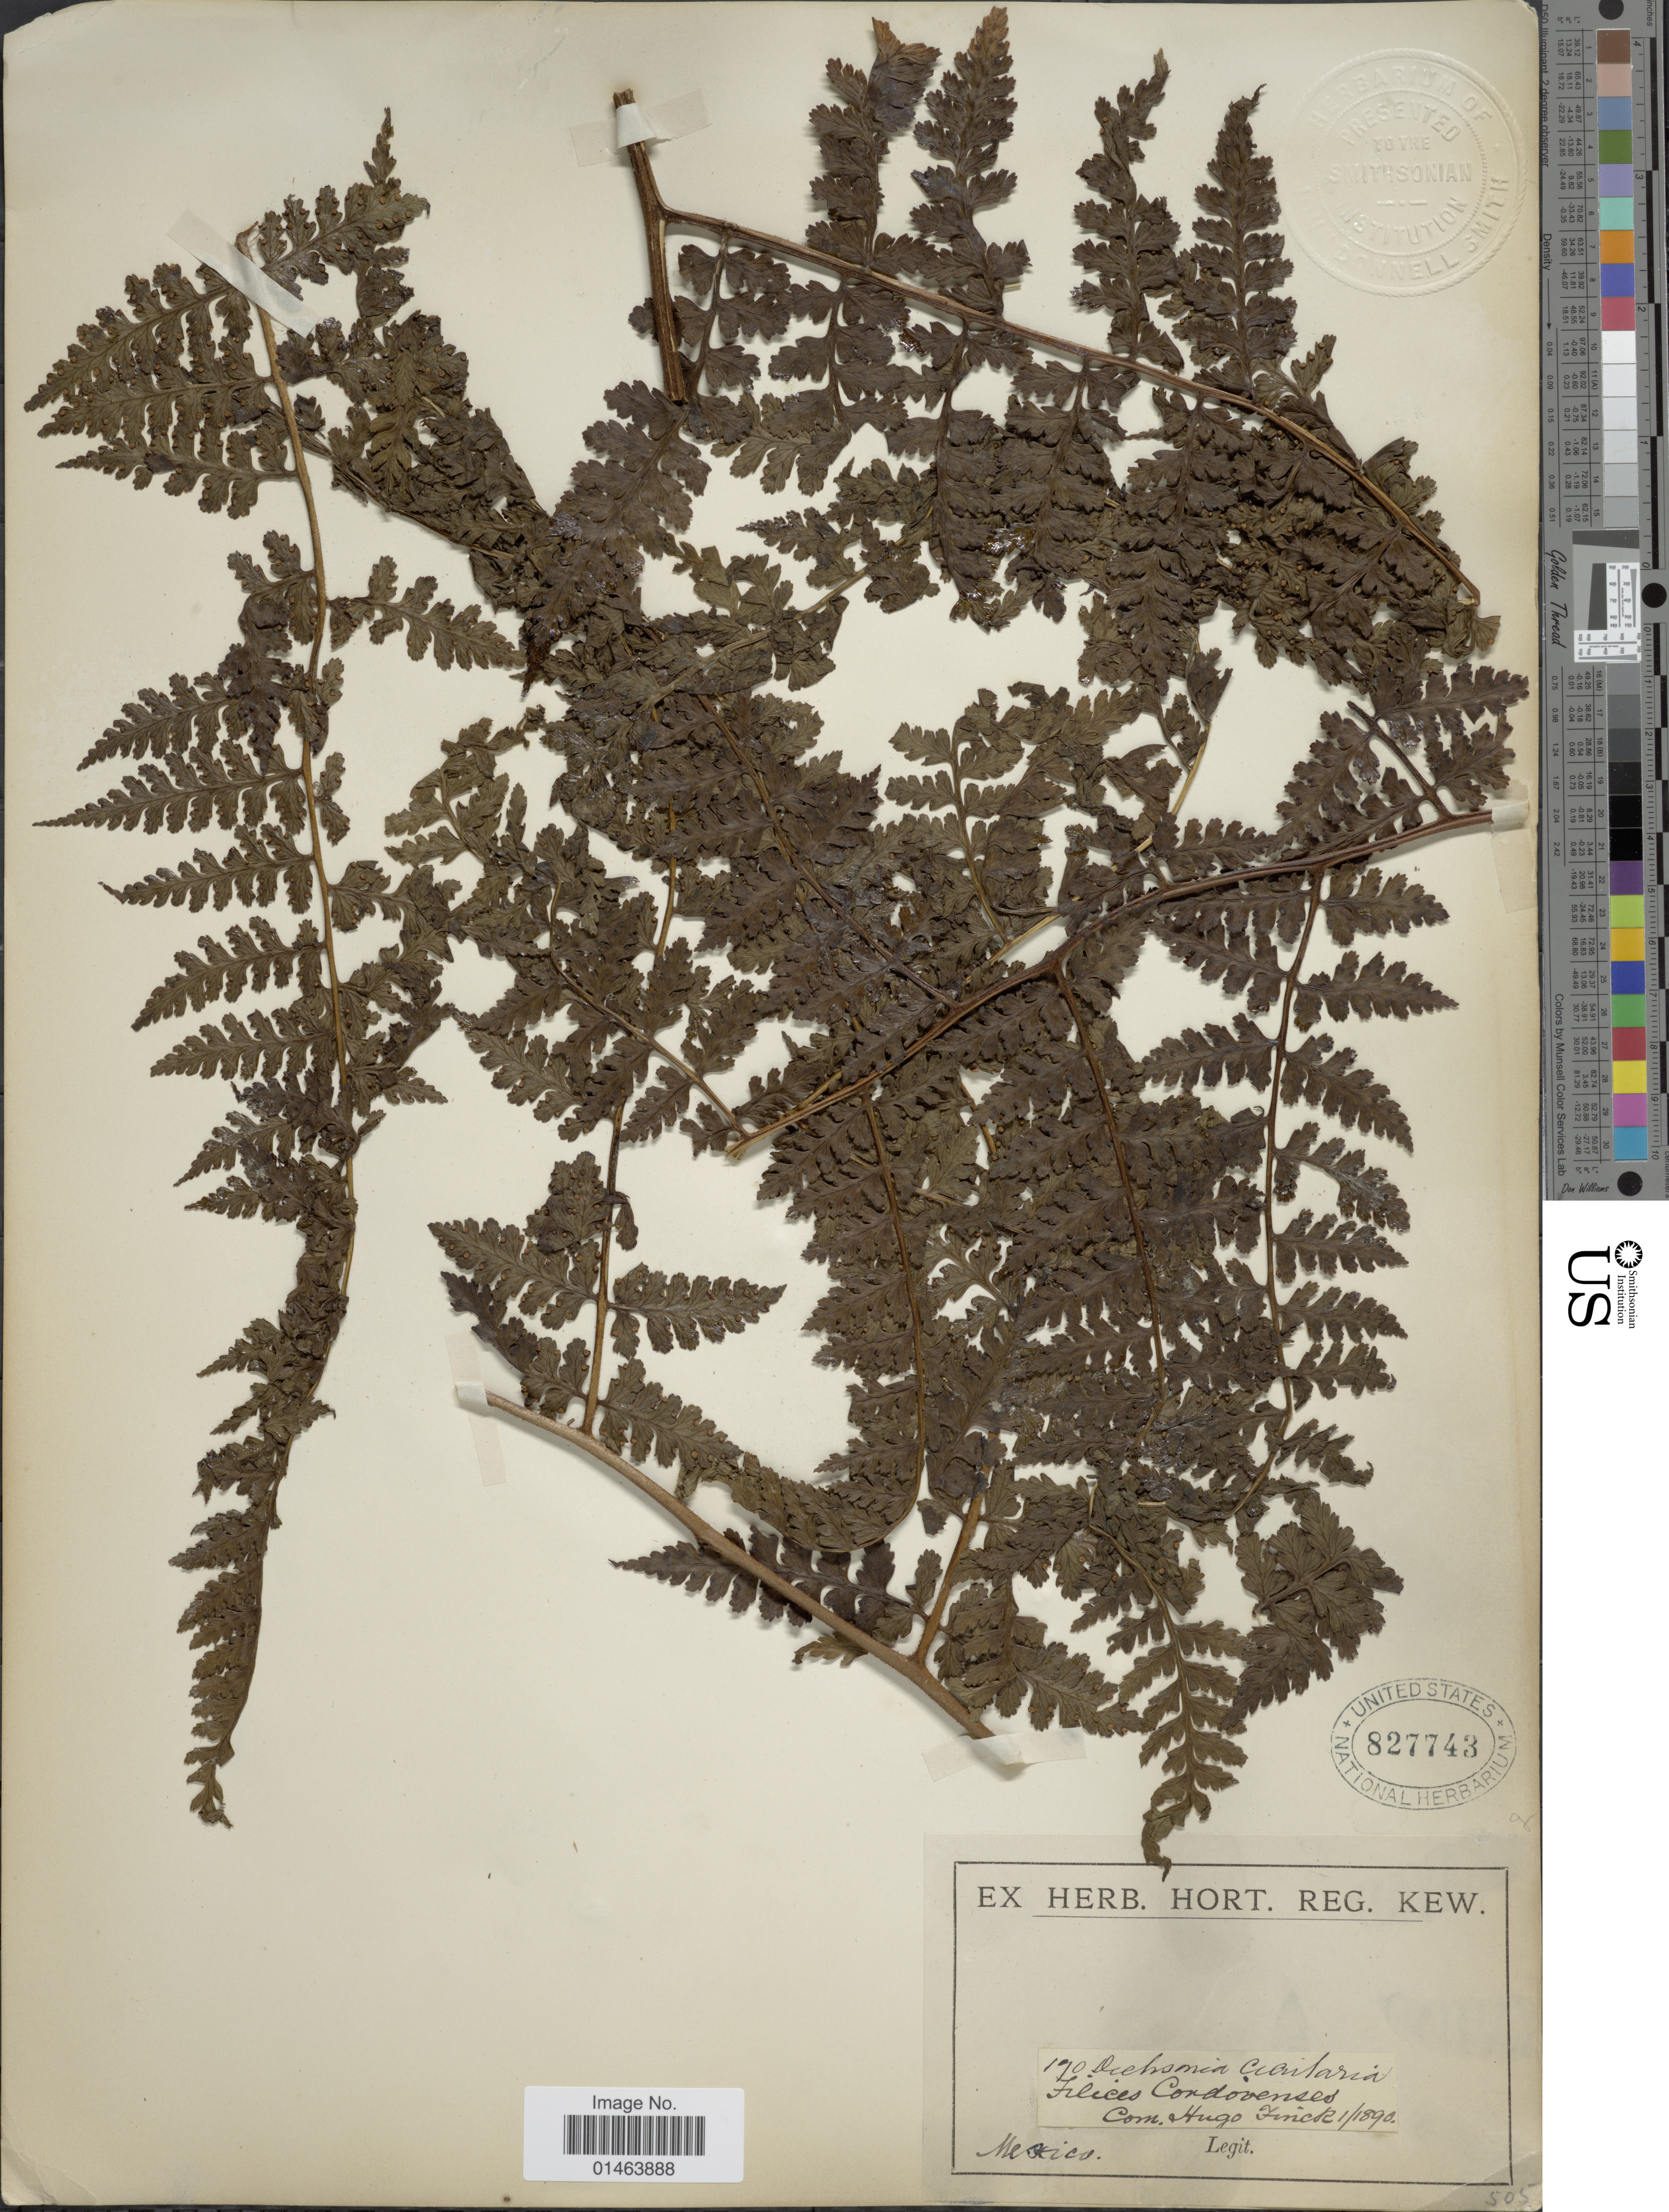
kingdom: Plantae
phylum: Tracheophyta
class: Polypodiopsida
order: Polypodiales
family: Dennstaedtiaceae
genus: Dennstaedtia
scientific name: Dennstaedtia cicutaria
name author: (Sw.) T. Moore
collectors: ex herb. Hort. Reg. Kew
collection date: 1890-01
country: Mexico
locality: Mexico, Filices Cordovenses.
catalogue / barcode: US 827743